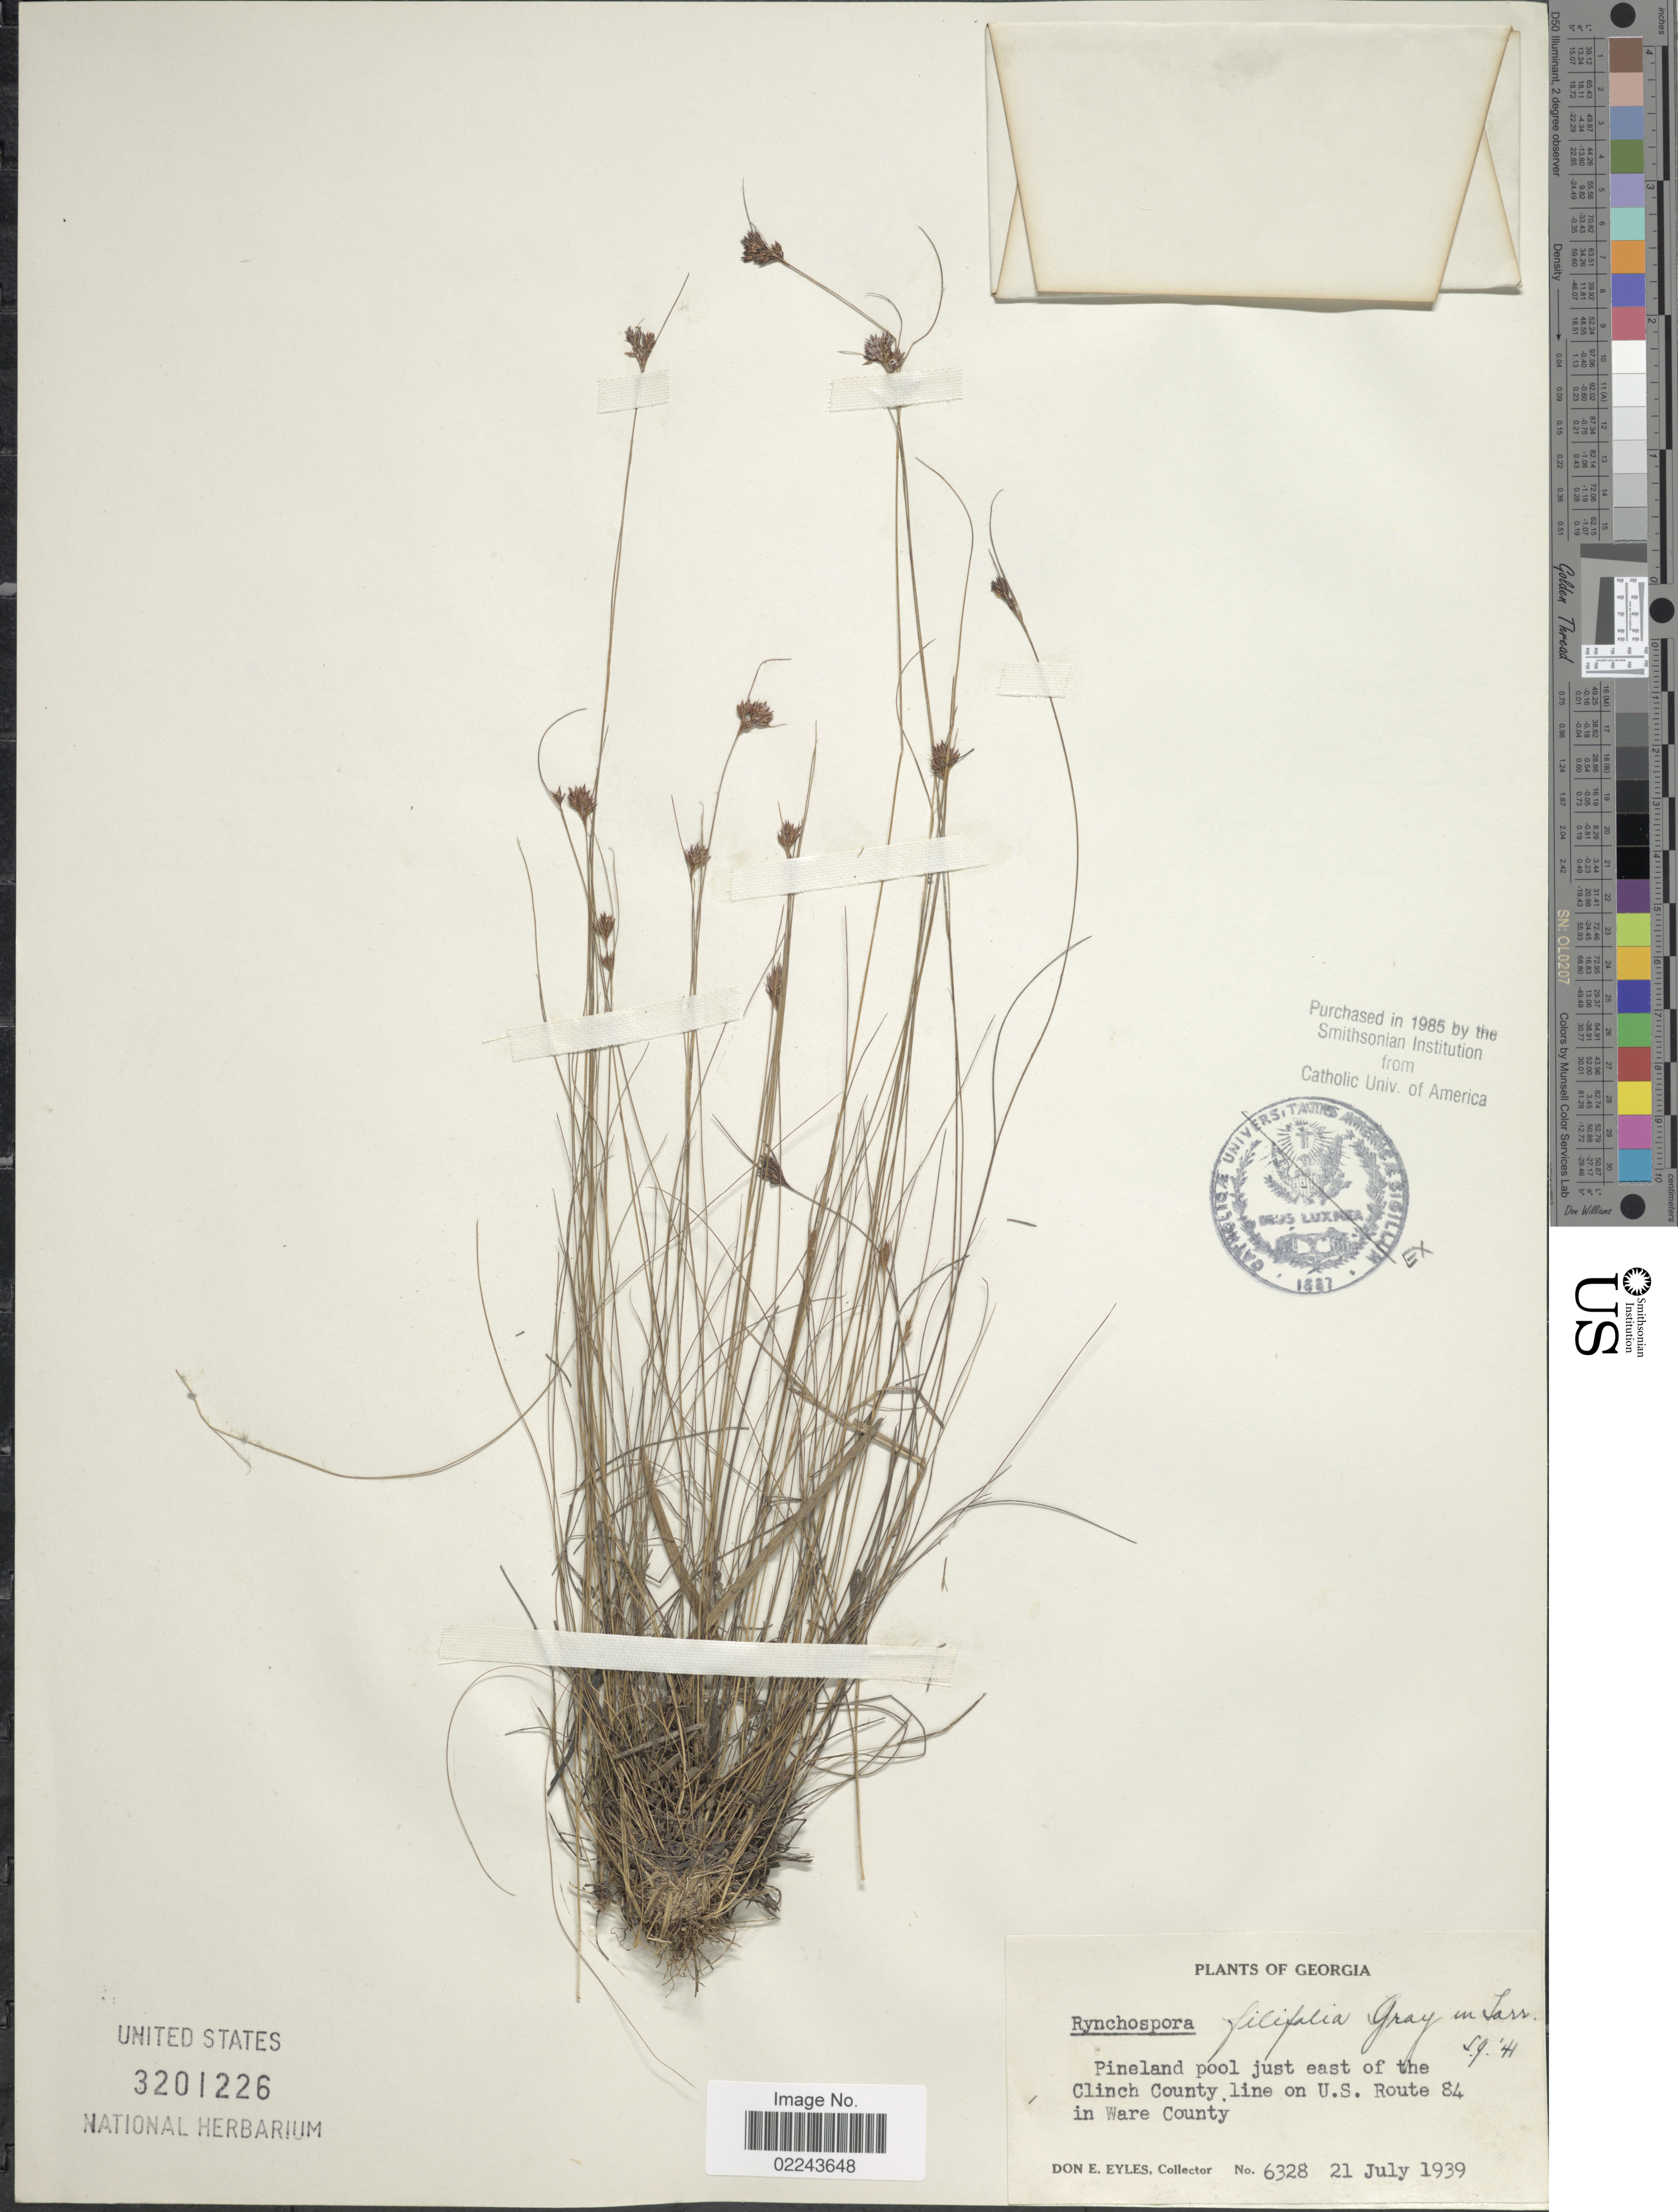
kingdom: Plantae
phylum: Tracheophyta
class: Liliopsida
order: Poales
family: Cyperaceae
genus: Rhynchospora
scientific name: Rhynchospora filifolia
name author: A. Gray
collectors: D. Eyles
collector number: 6328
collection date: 1939-07-21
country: United States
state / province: Georgia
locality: Just east of the Clinch County line on US Rute 84 in Ware County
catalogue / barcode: US 3201226